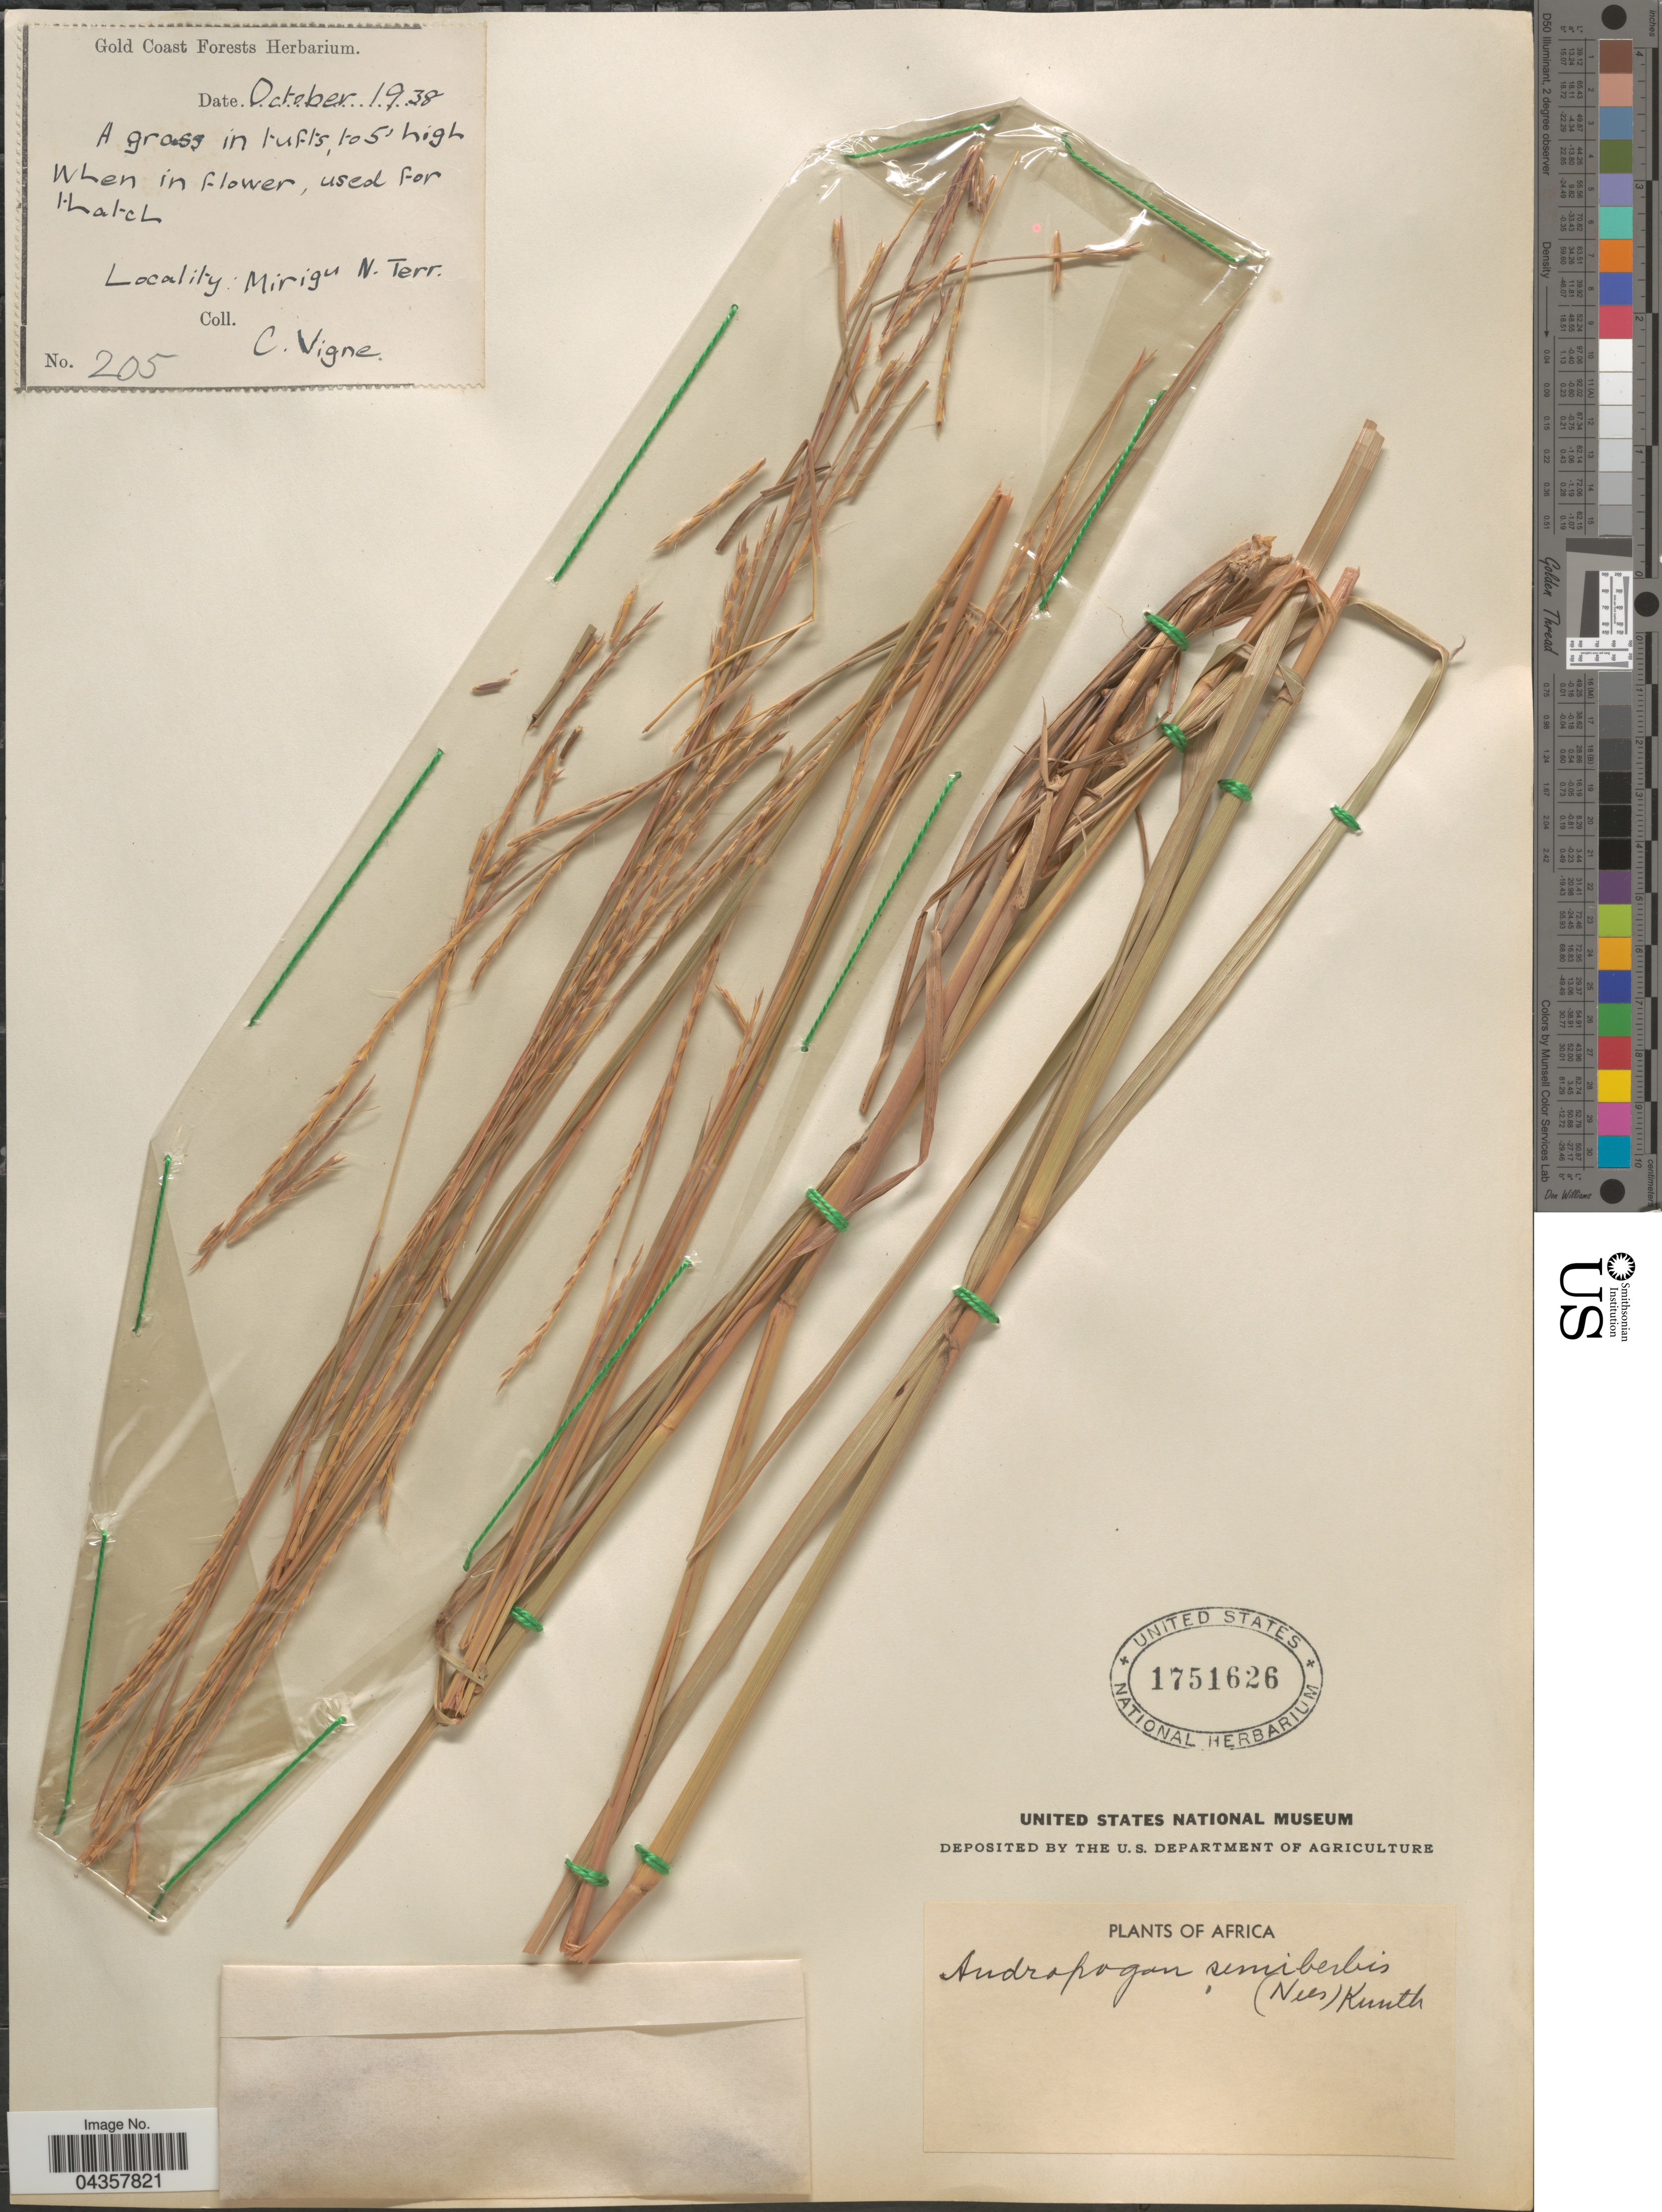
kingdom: Plantae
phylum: Tracheophyta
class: Liliopsida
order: Poales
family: Poaceae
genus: Schizachyrium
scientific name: Schizachyrium sanguineum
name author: (Retz.) Alston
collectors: C. Vigne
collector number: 205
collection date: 1938-10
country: Ghana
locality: Gold Coast. Mirigu N. Terr.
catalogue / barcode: US 1751626